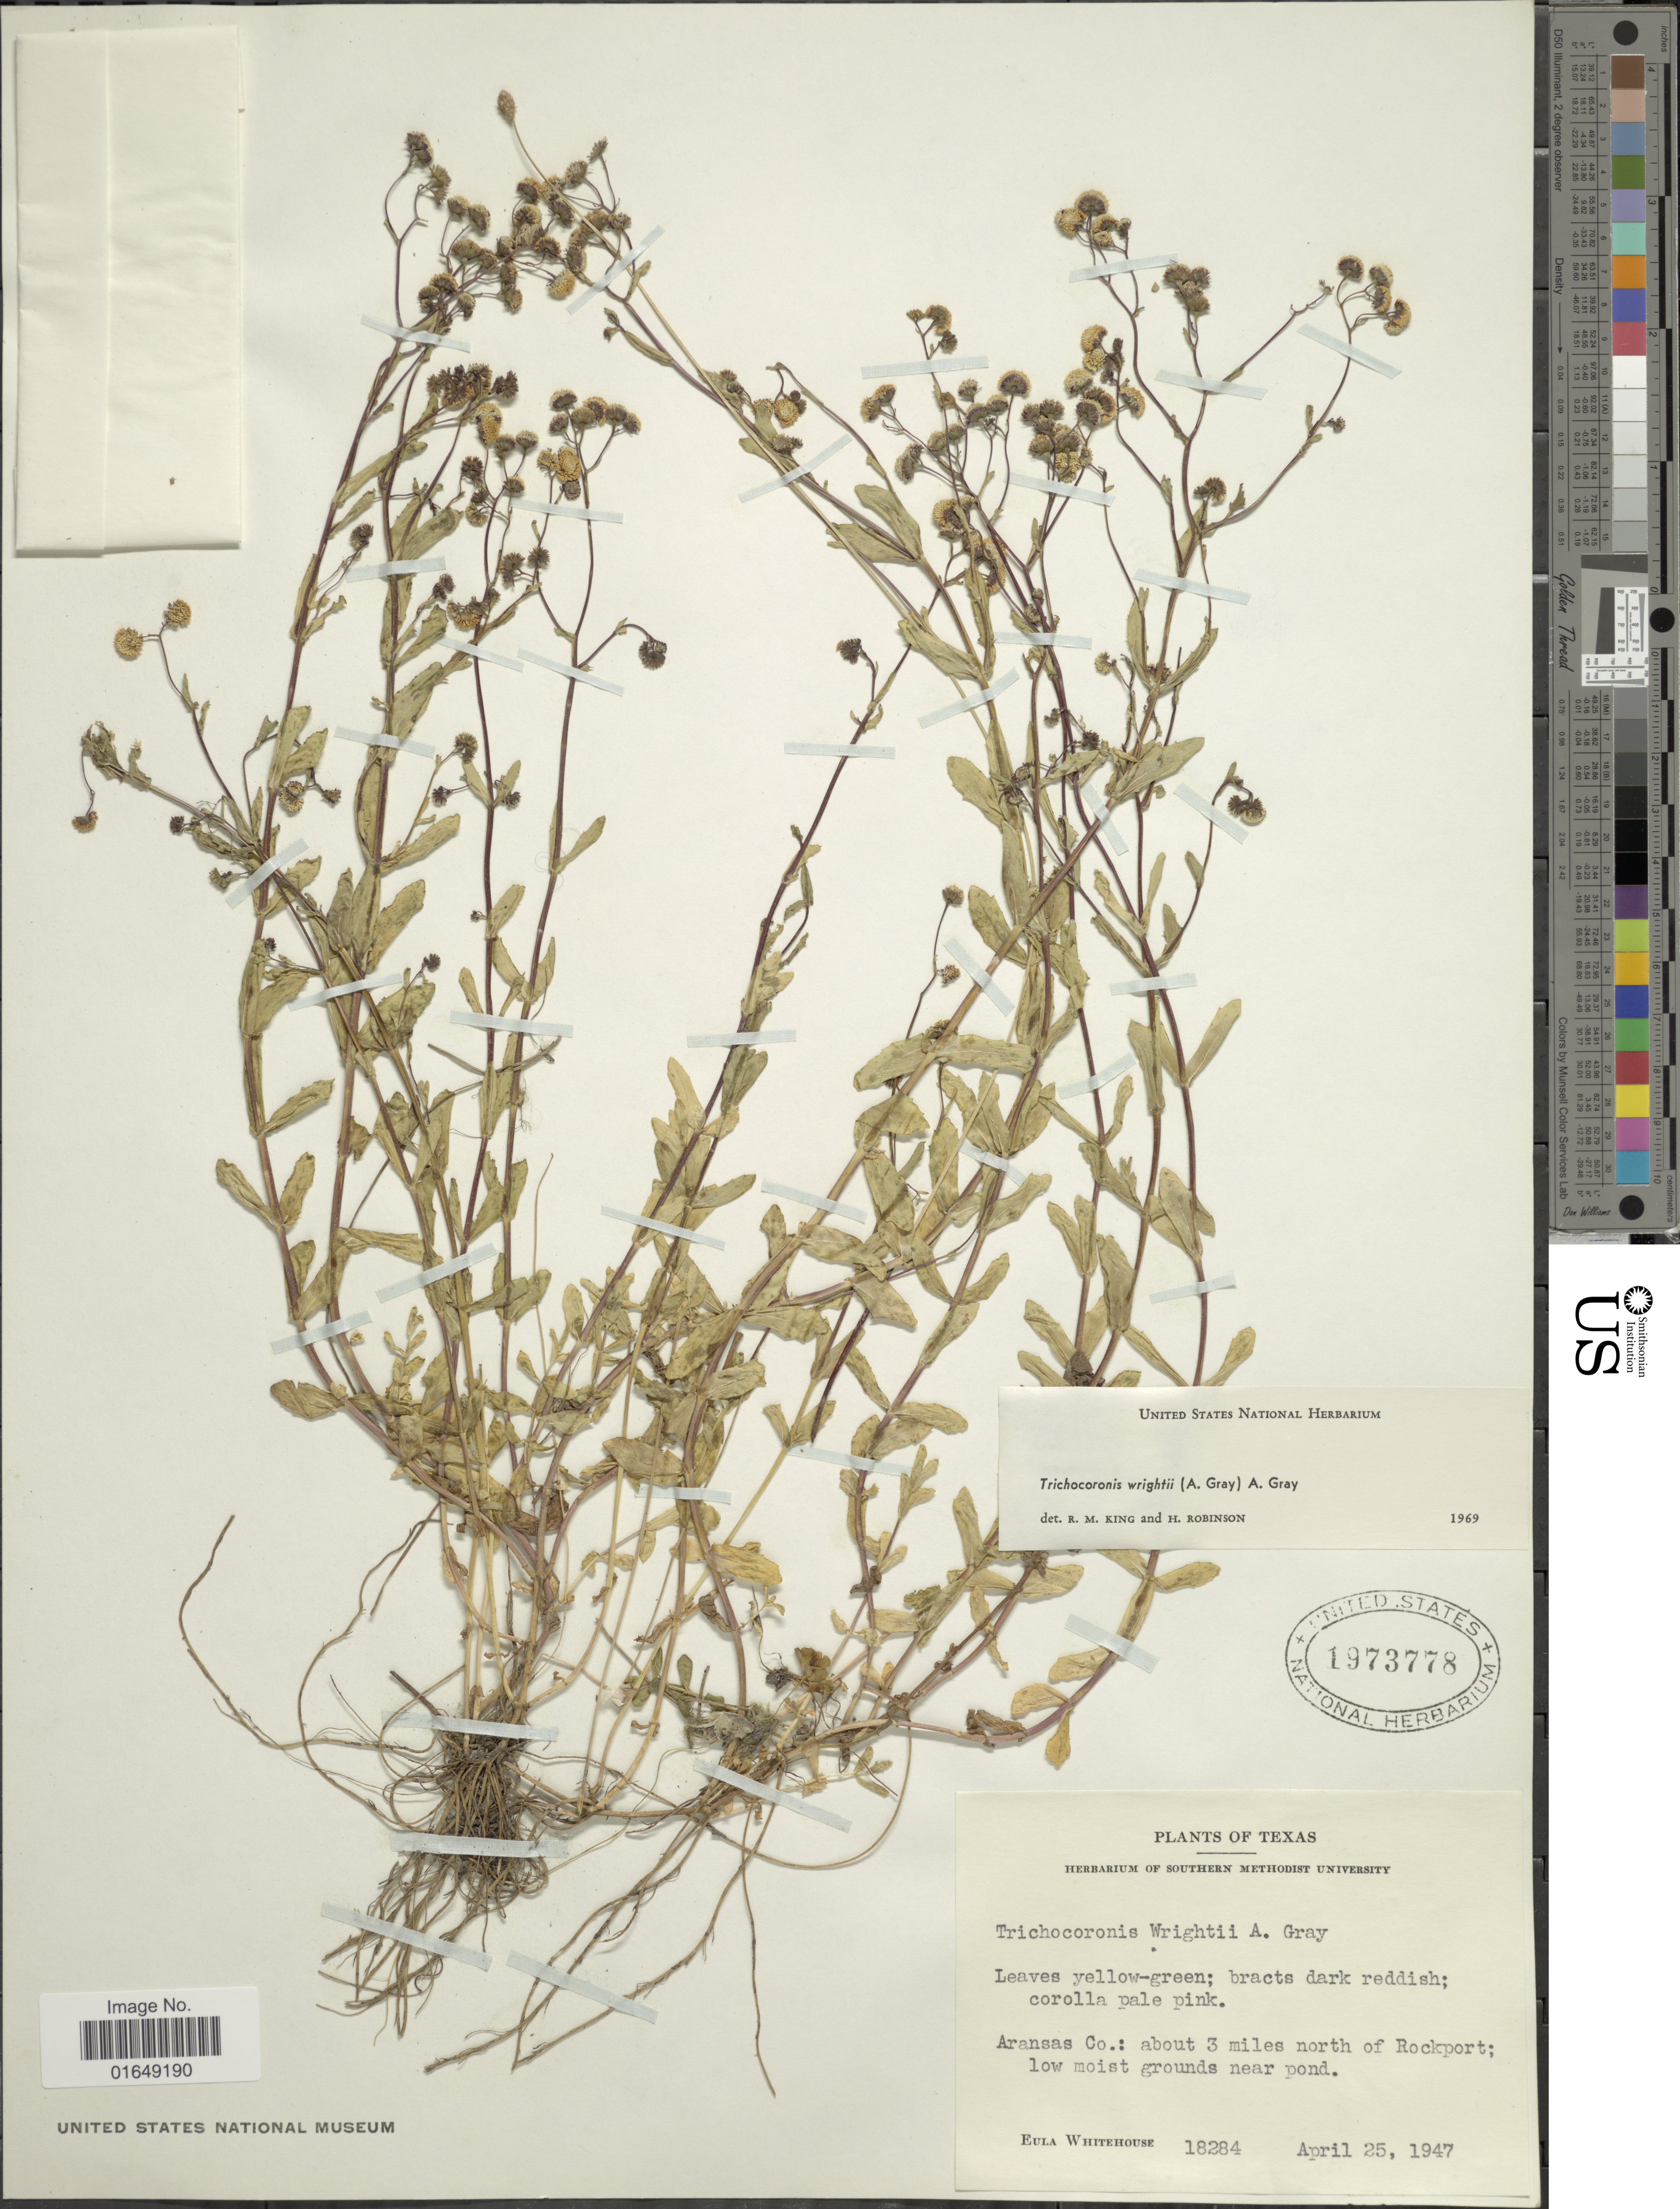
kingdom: Plantae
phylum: Tracheophyta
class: Magnoliopsida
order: Asterales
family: Asteraceae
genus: Trichocoronis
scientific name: Trichocoronis wrightii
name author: (Torr.) A. Gray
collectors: E. Whitehouse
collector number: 18284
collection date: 1947-04-25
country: United States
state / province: Texas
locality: Aransas Co.: about 3miles north of Rockport; low moist grounds near pond.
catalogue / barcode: US 1973778